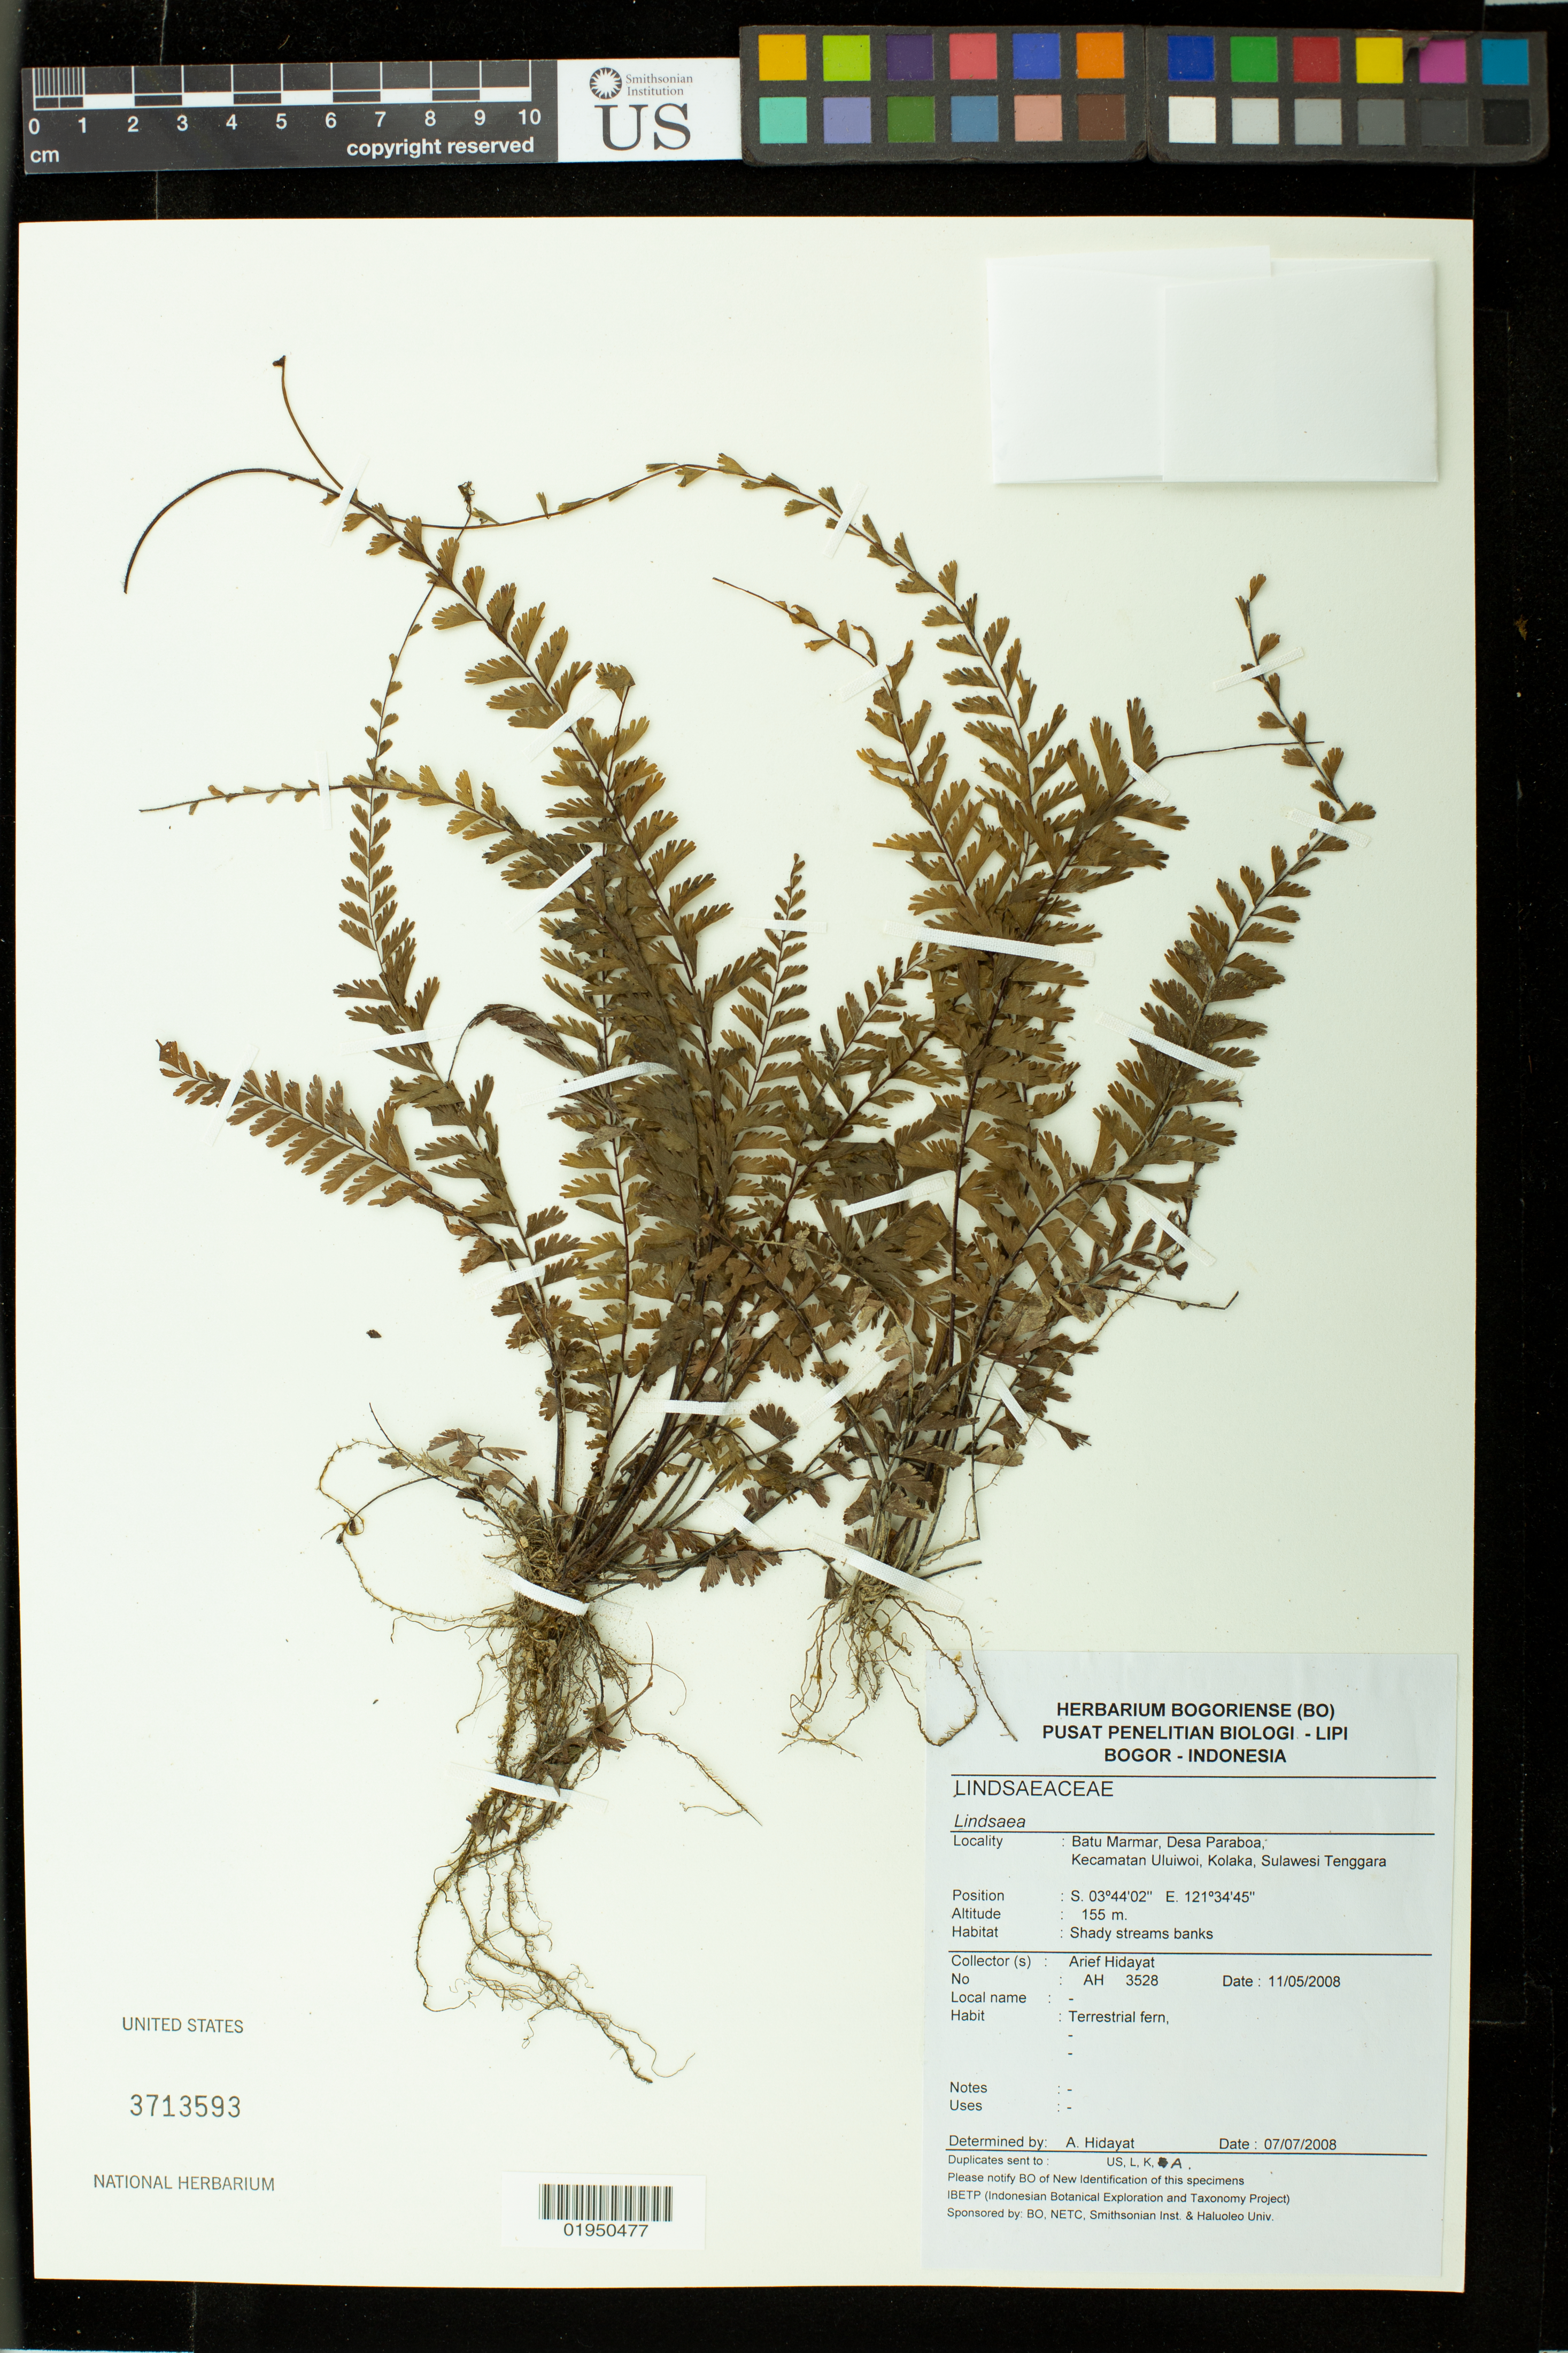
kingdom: Plantae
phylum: Tracheophyta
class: Polypodiopsida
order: Polypodiales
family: Lindsaeaceae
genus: Lindsaea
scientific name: Lindsaea sp.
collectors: A. Hidayat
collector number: AH 3528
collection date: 2008-05-11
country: Indonesia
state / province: Sulawesi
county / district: Sulawesi Tenggara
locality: Batu Marmar, Desa Paraboa, Kecameatan Tirawuta, Kolaka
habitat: Shady streams banks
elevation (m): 155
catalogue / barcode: US 3713593